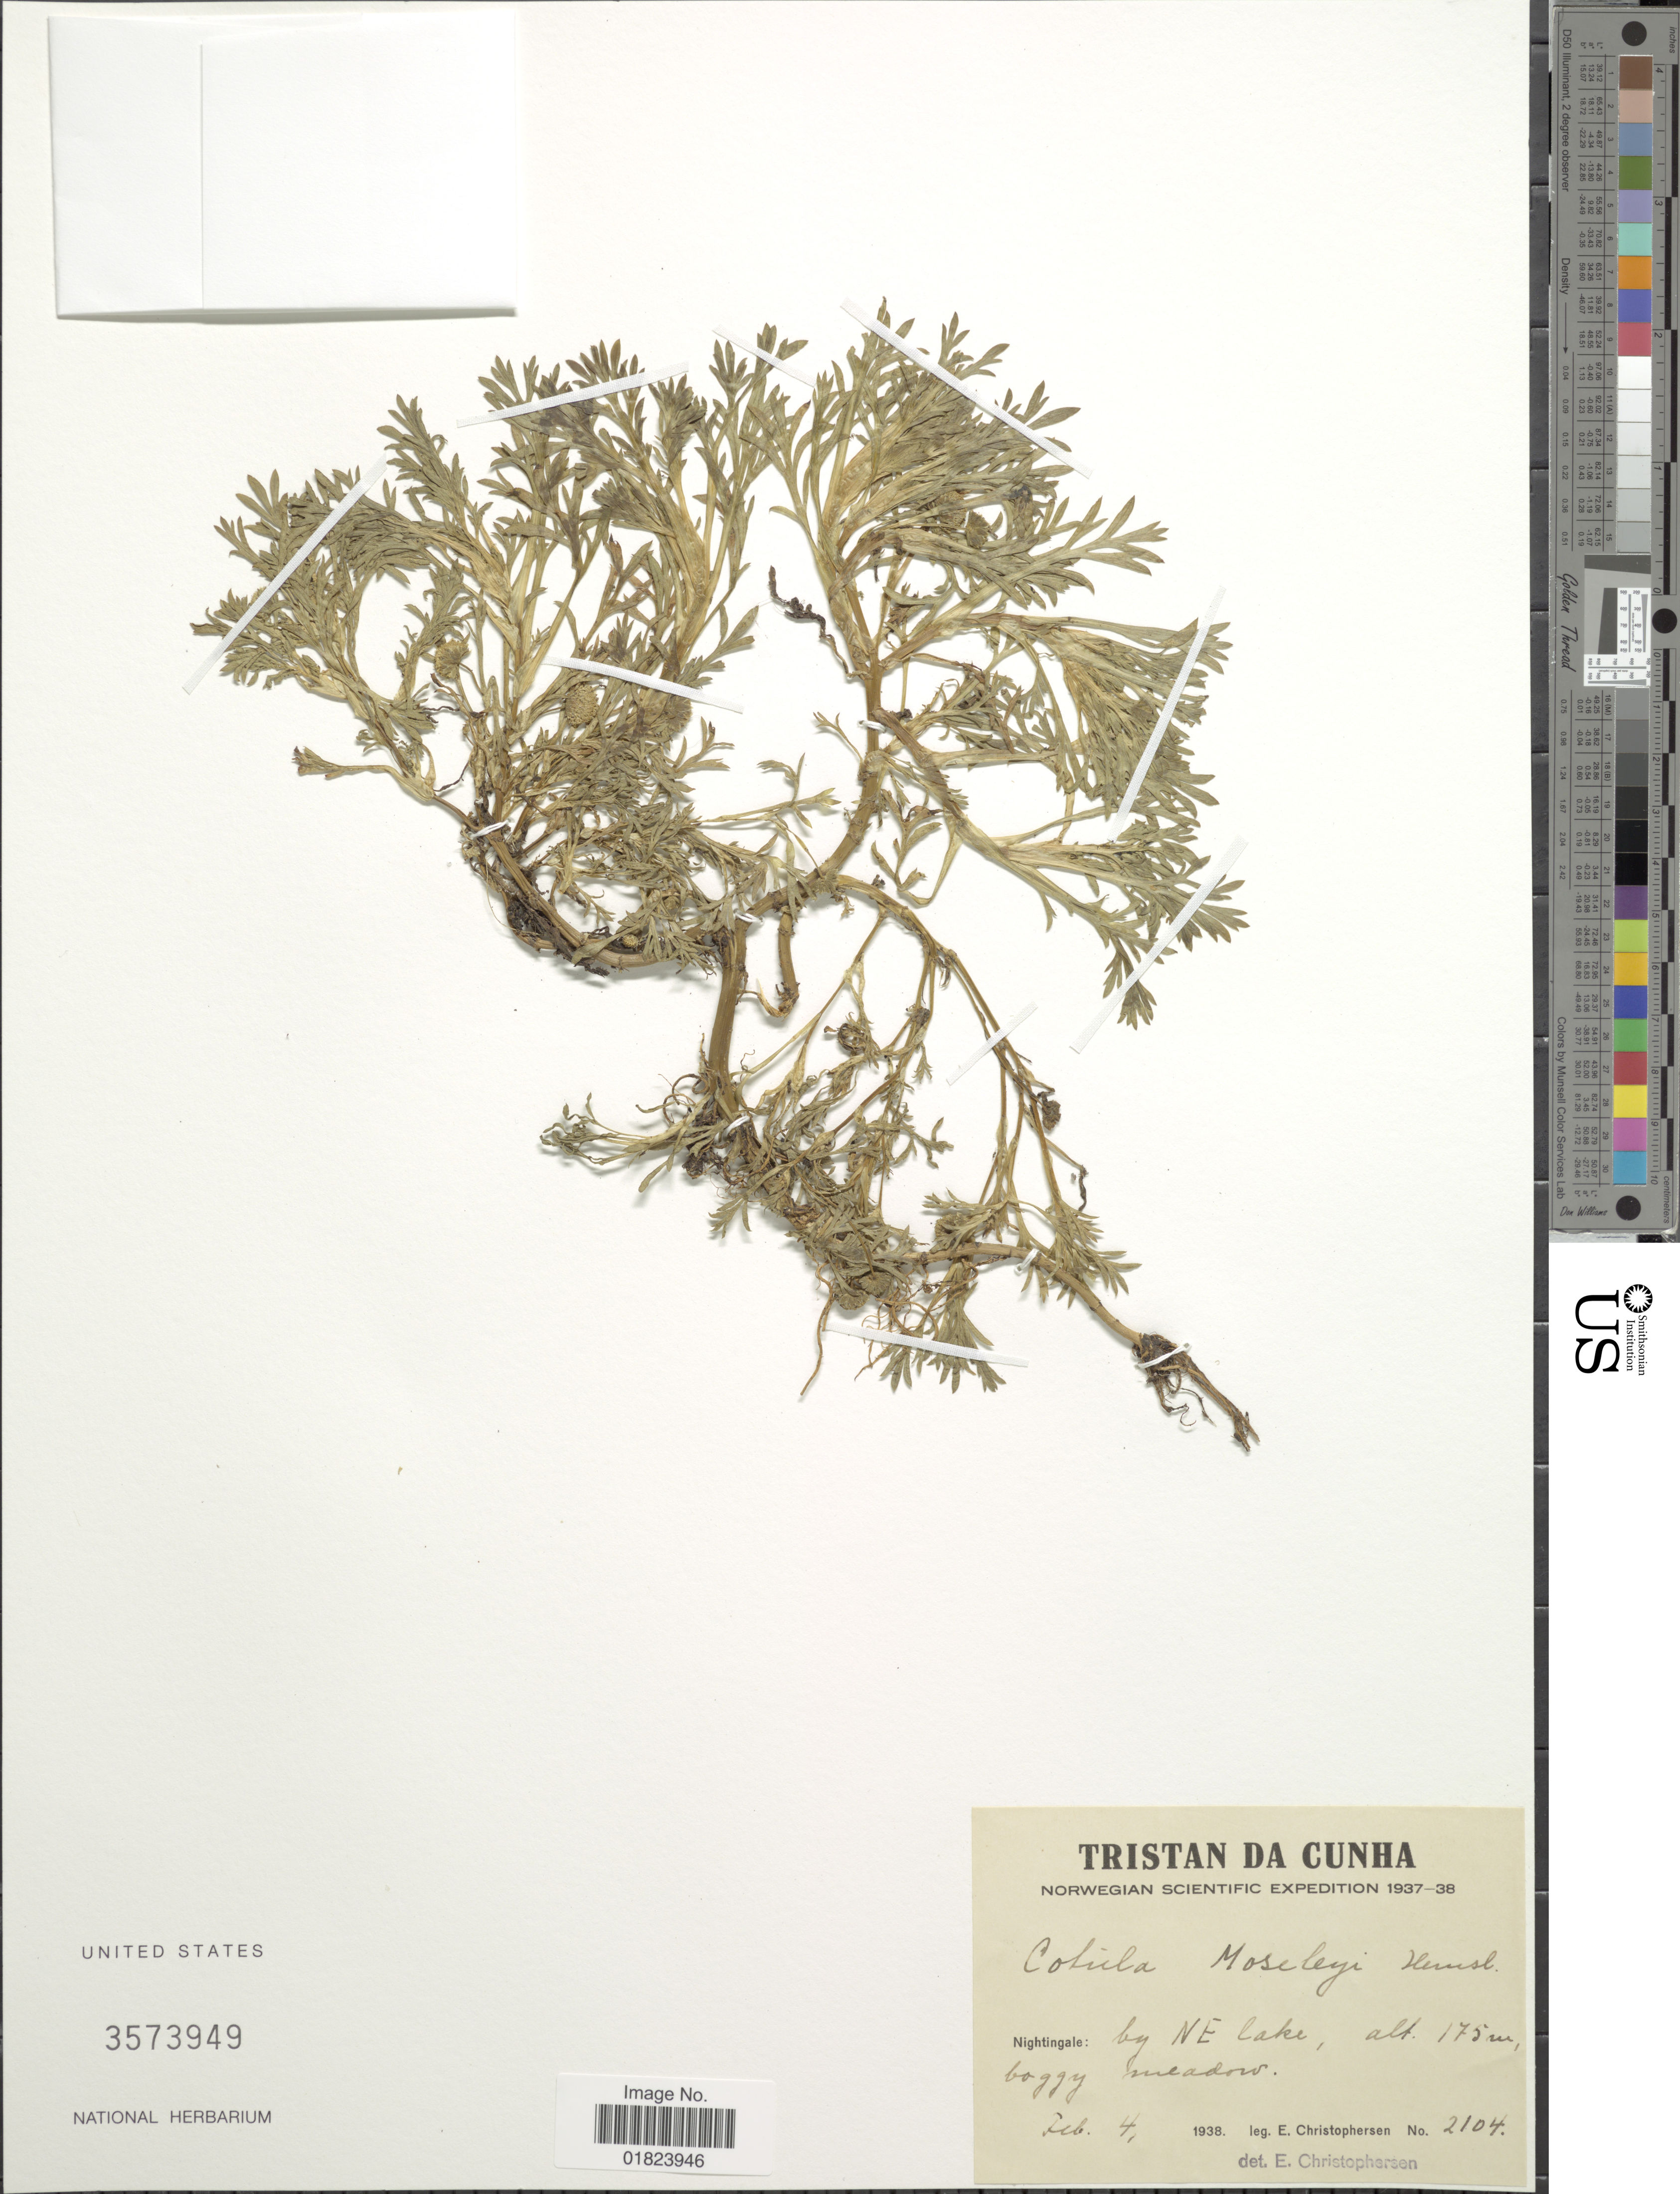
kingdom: Plantae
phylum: Tracheophyta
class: Magnoliopsida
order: Asterales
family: Asteraceae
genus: Cotula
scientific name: Cotula moseleyi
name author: Hemsl.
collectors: E. Christophersen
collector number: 2104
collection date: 1938-02-04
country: St. Helena Islands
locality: Nightingale: by NE lake, boggy meadow, Tristan da Cunha, Norway.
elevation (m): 175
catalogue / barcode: US 3573949